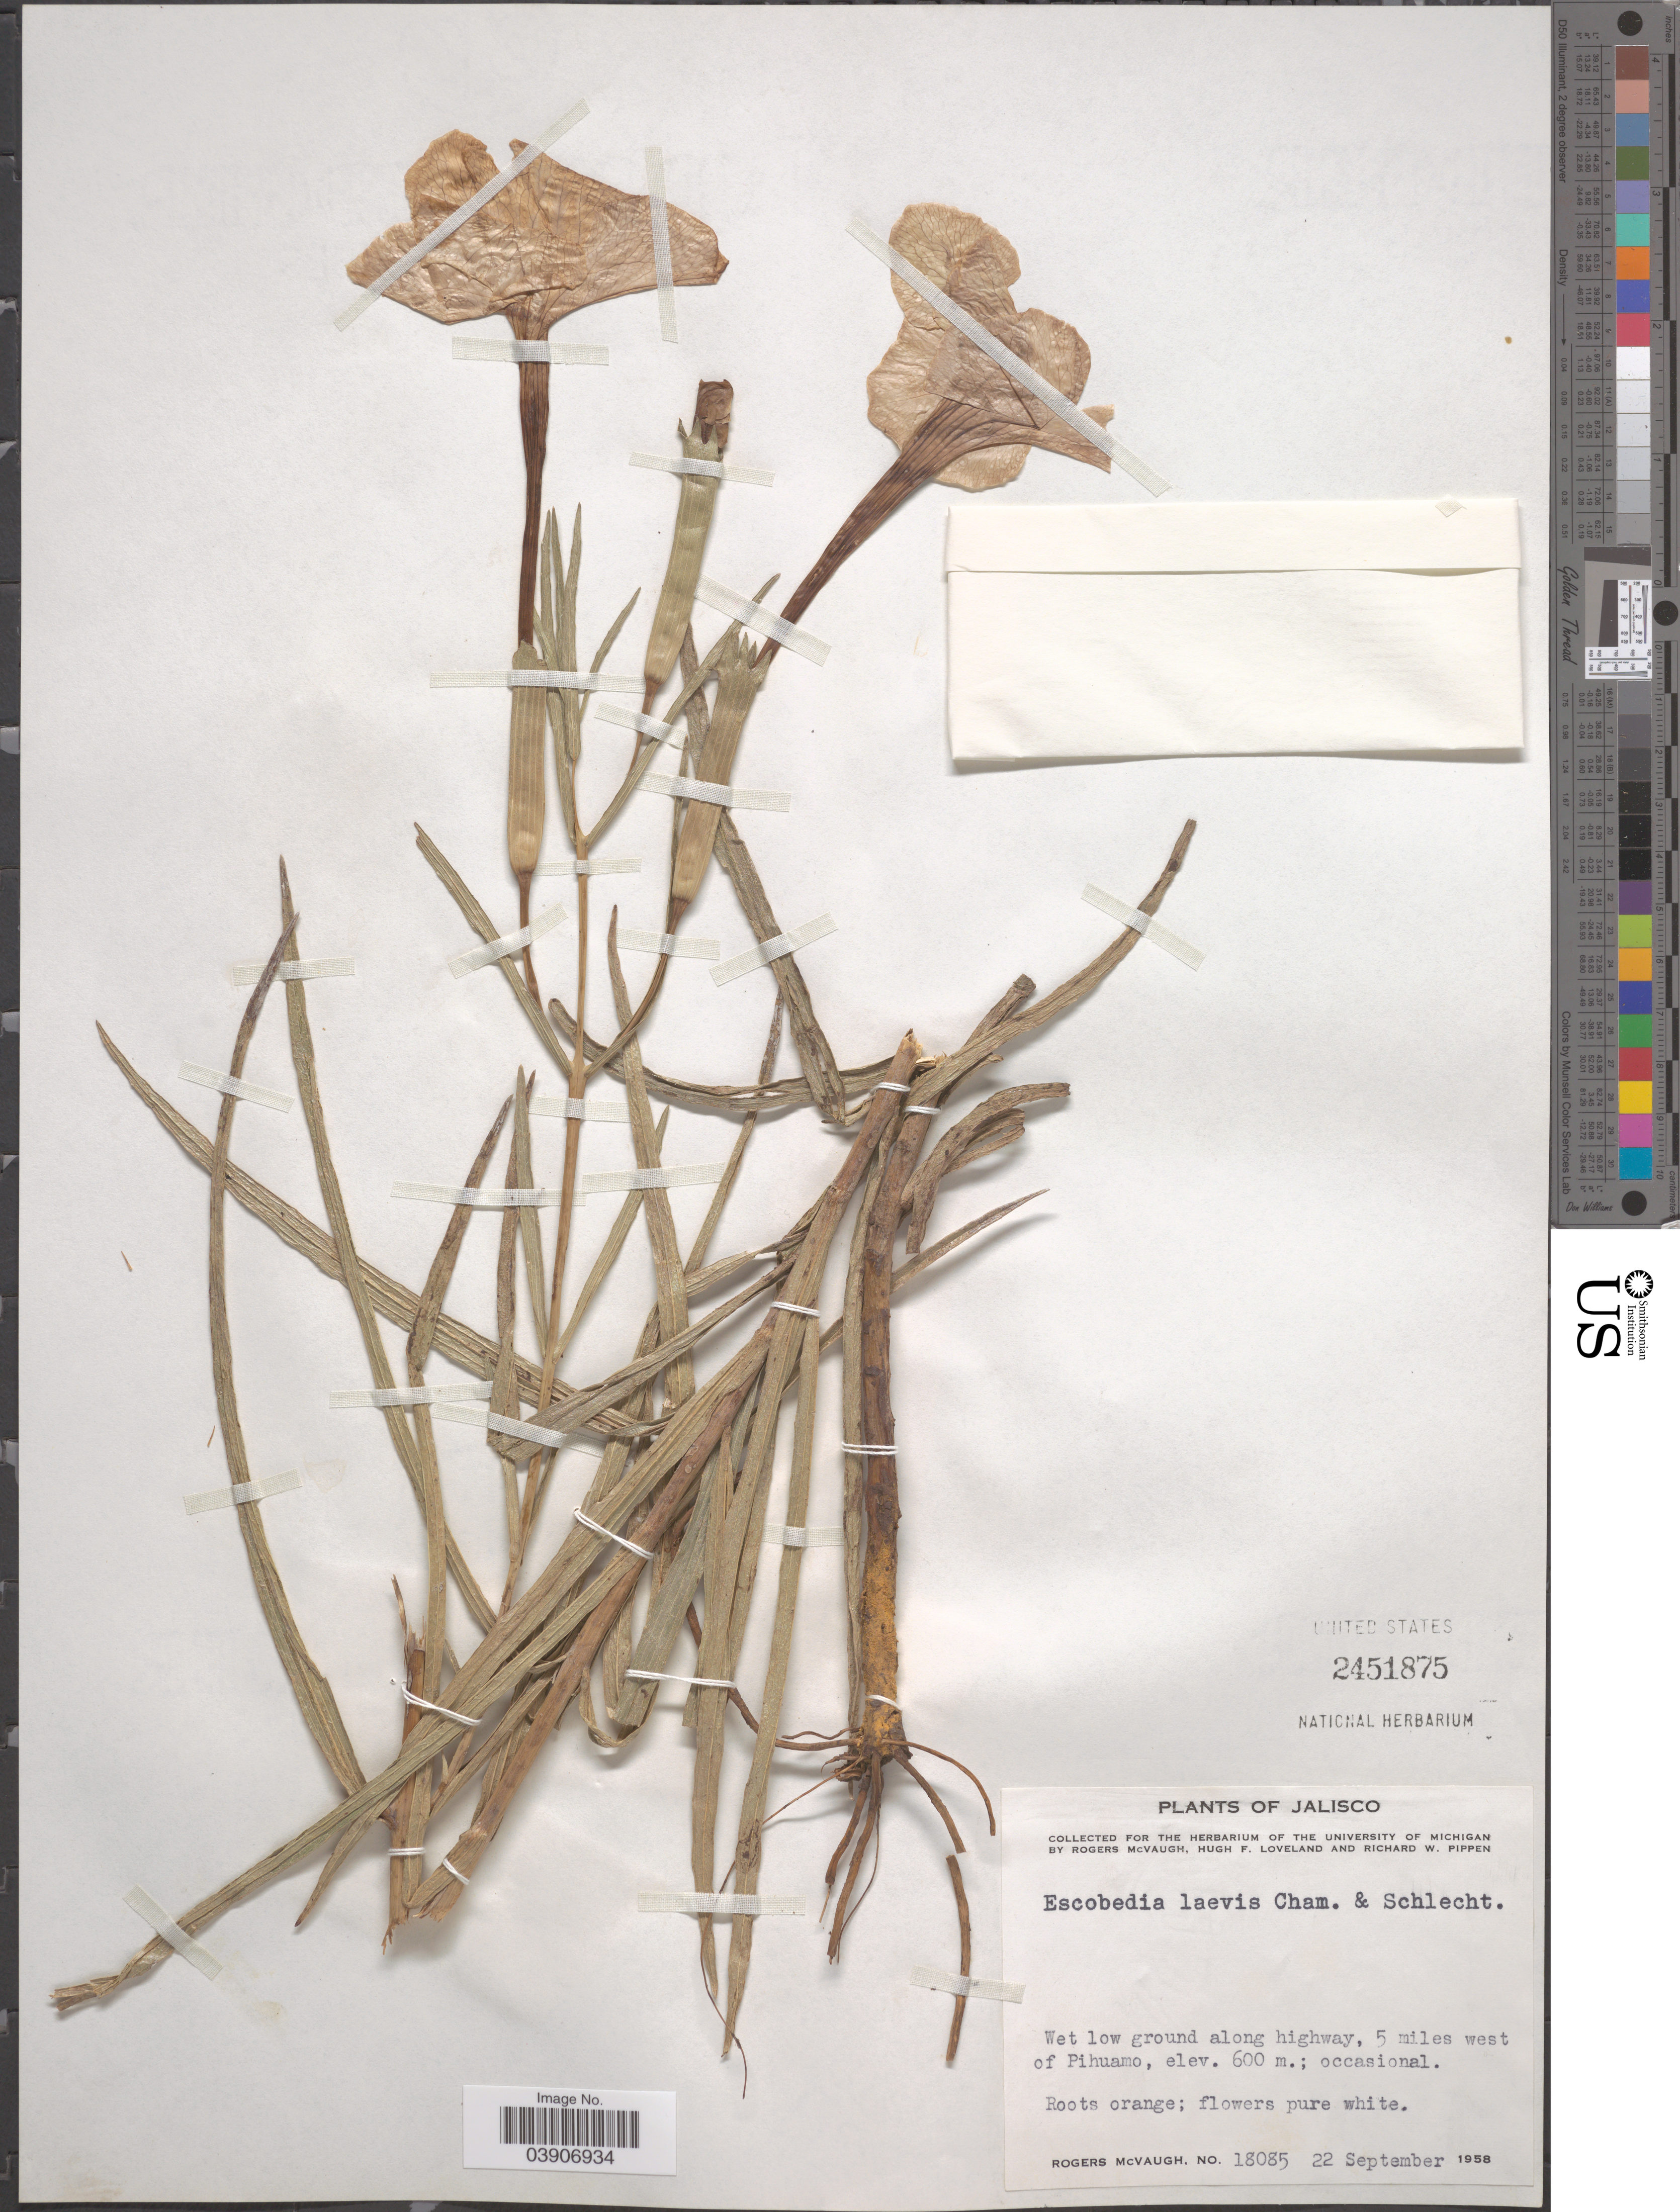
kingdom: Plantae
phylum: Tracheophyta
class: Magnoliopsida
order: Lamiales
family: Orobanchaceae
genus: Escobedia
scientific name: Escobedia laevis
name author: Schltdl. & Cham.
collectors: R. McVaugh, H. Loveland & R. W. Pippen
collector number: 18085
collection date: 1958-09-22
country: Mexico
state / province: Jalisco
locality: Wet low ground along highway, 5 miles west of Pihuamo.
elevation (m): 600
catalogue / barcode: US 2451875